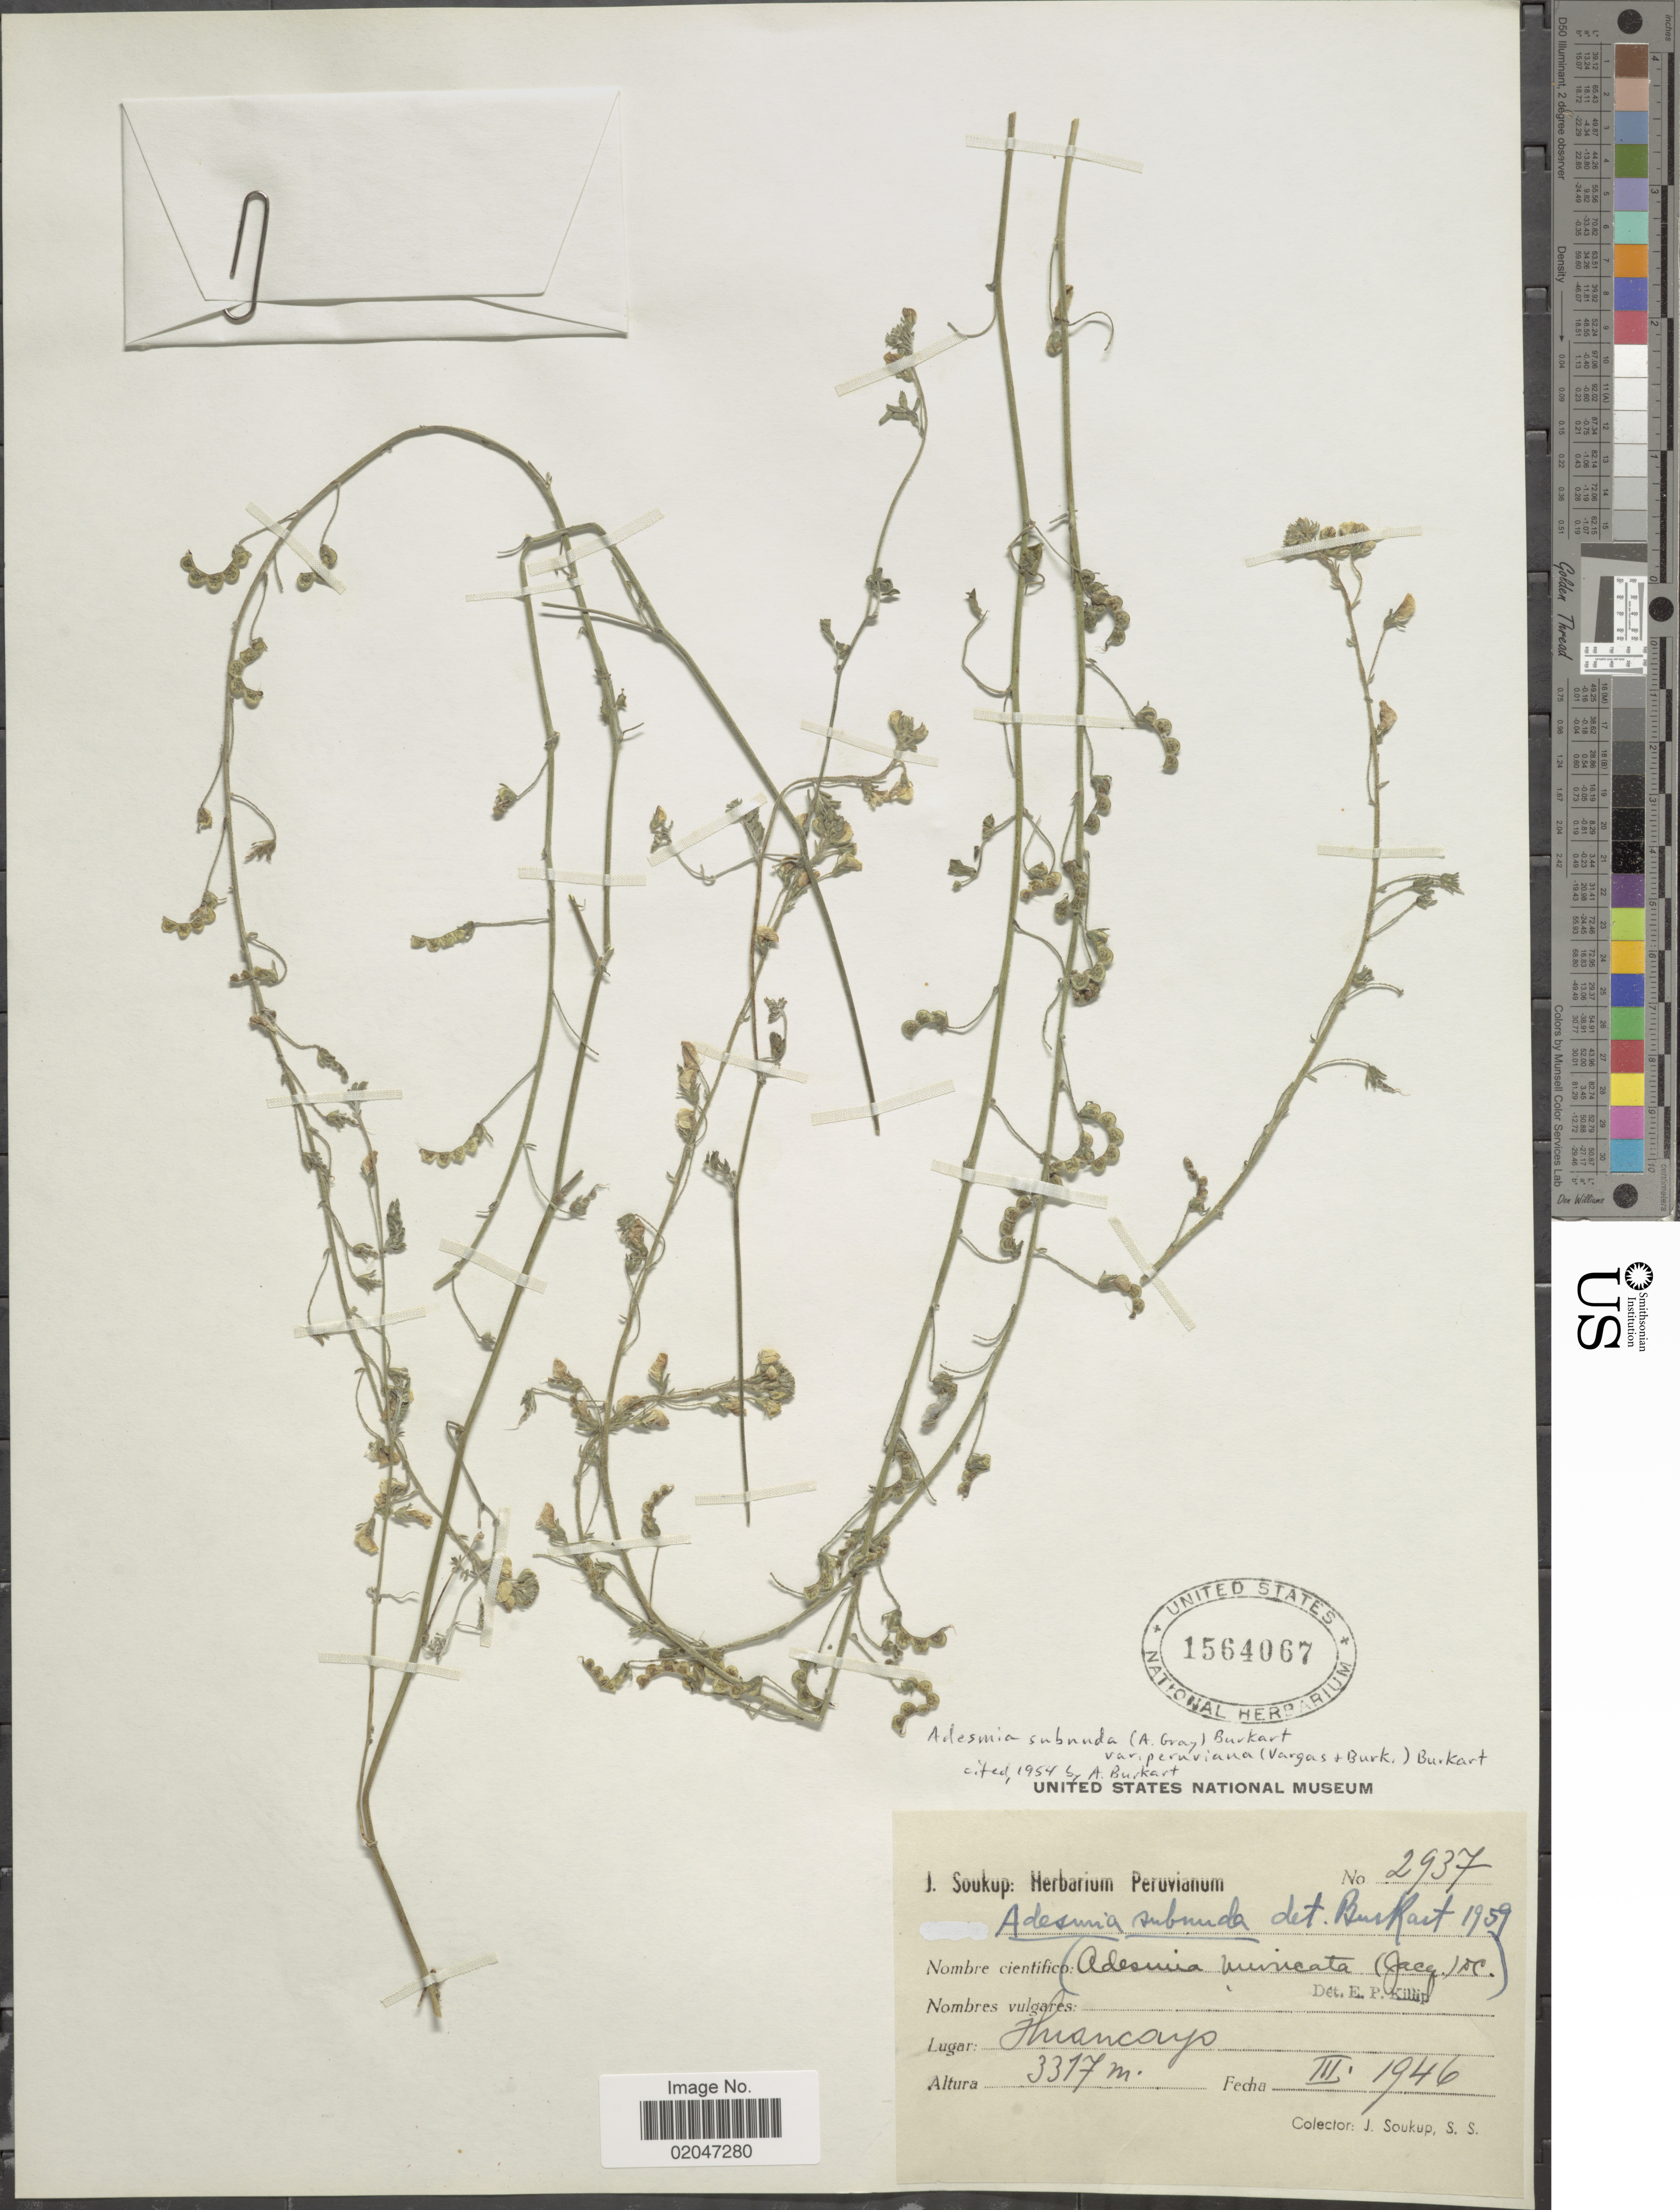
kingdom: Plantae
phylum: Tracheophyta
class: Magnoliopsida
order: Fabales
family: Fabaceae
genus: Adesmia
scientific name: Adesmia subnuda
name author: (A. Gray) Burkart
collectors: J. Soukup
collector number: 2937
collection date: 1946-03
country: Peru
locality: Huancayo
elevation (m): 3317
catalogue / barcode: US 1564067